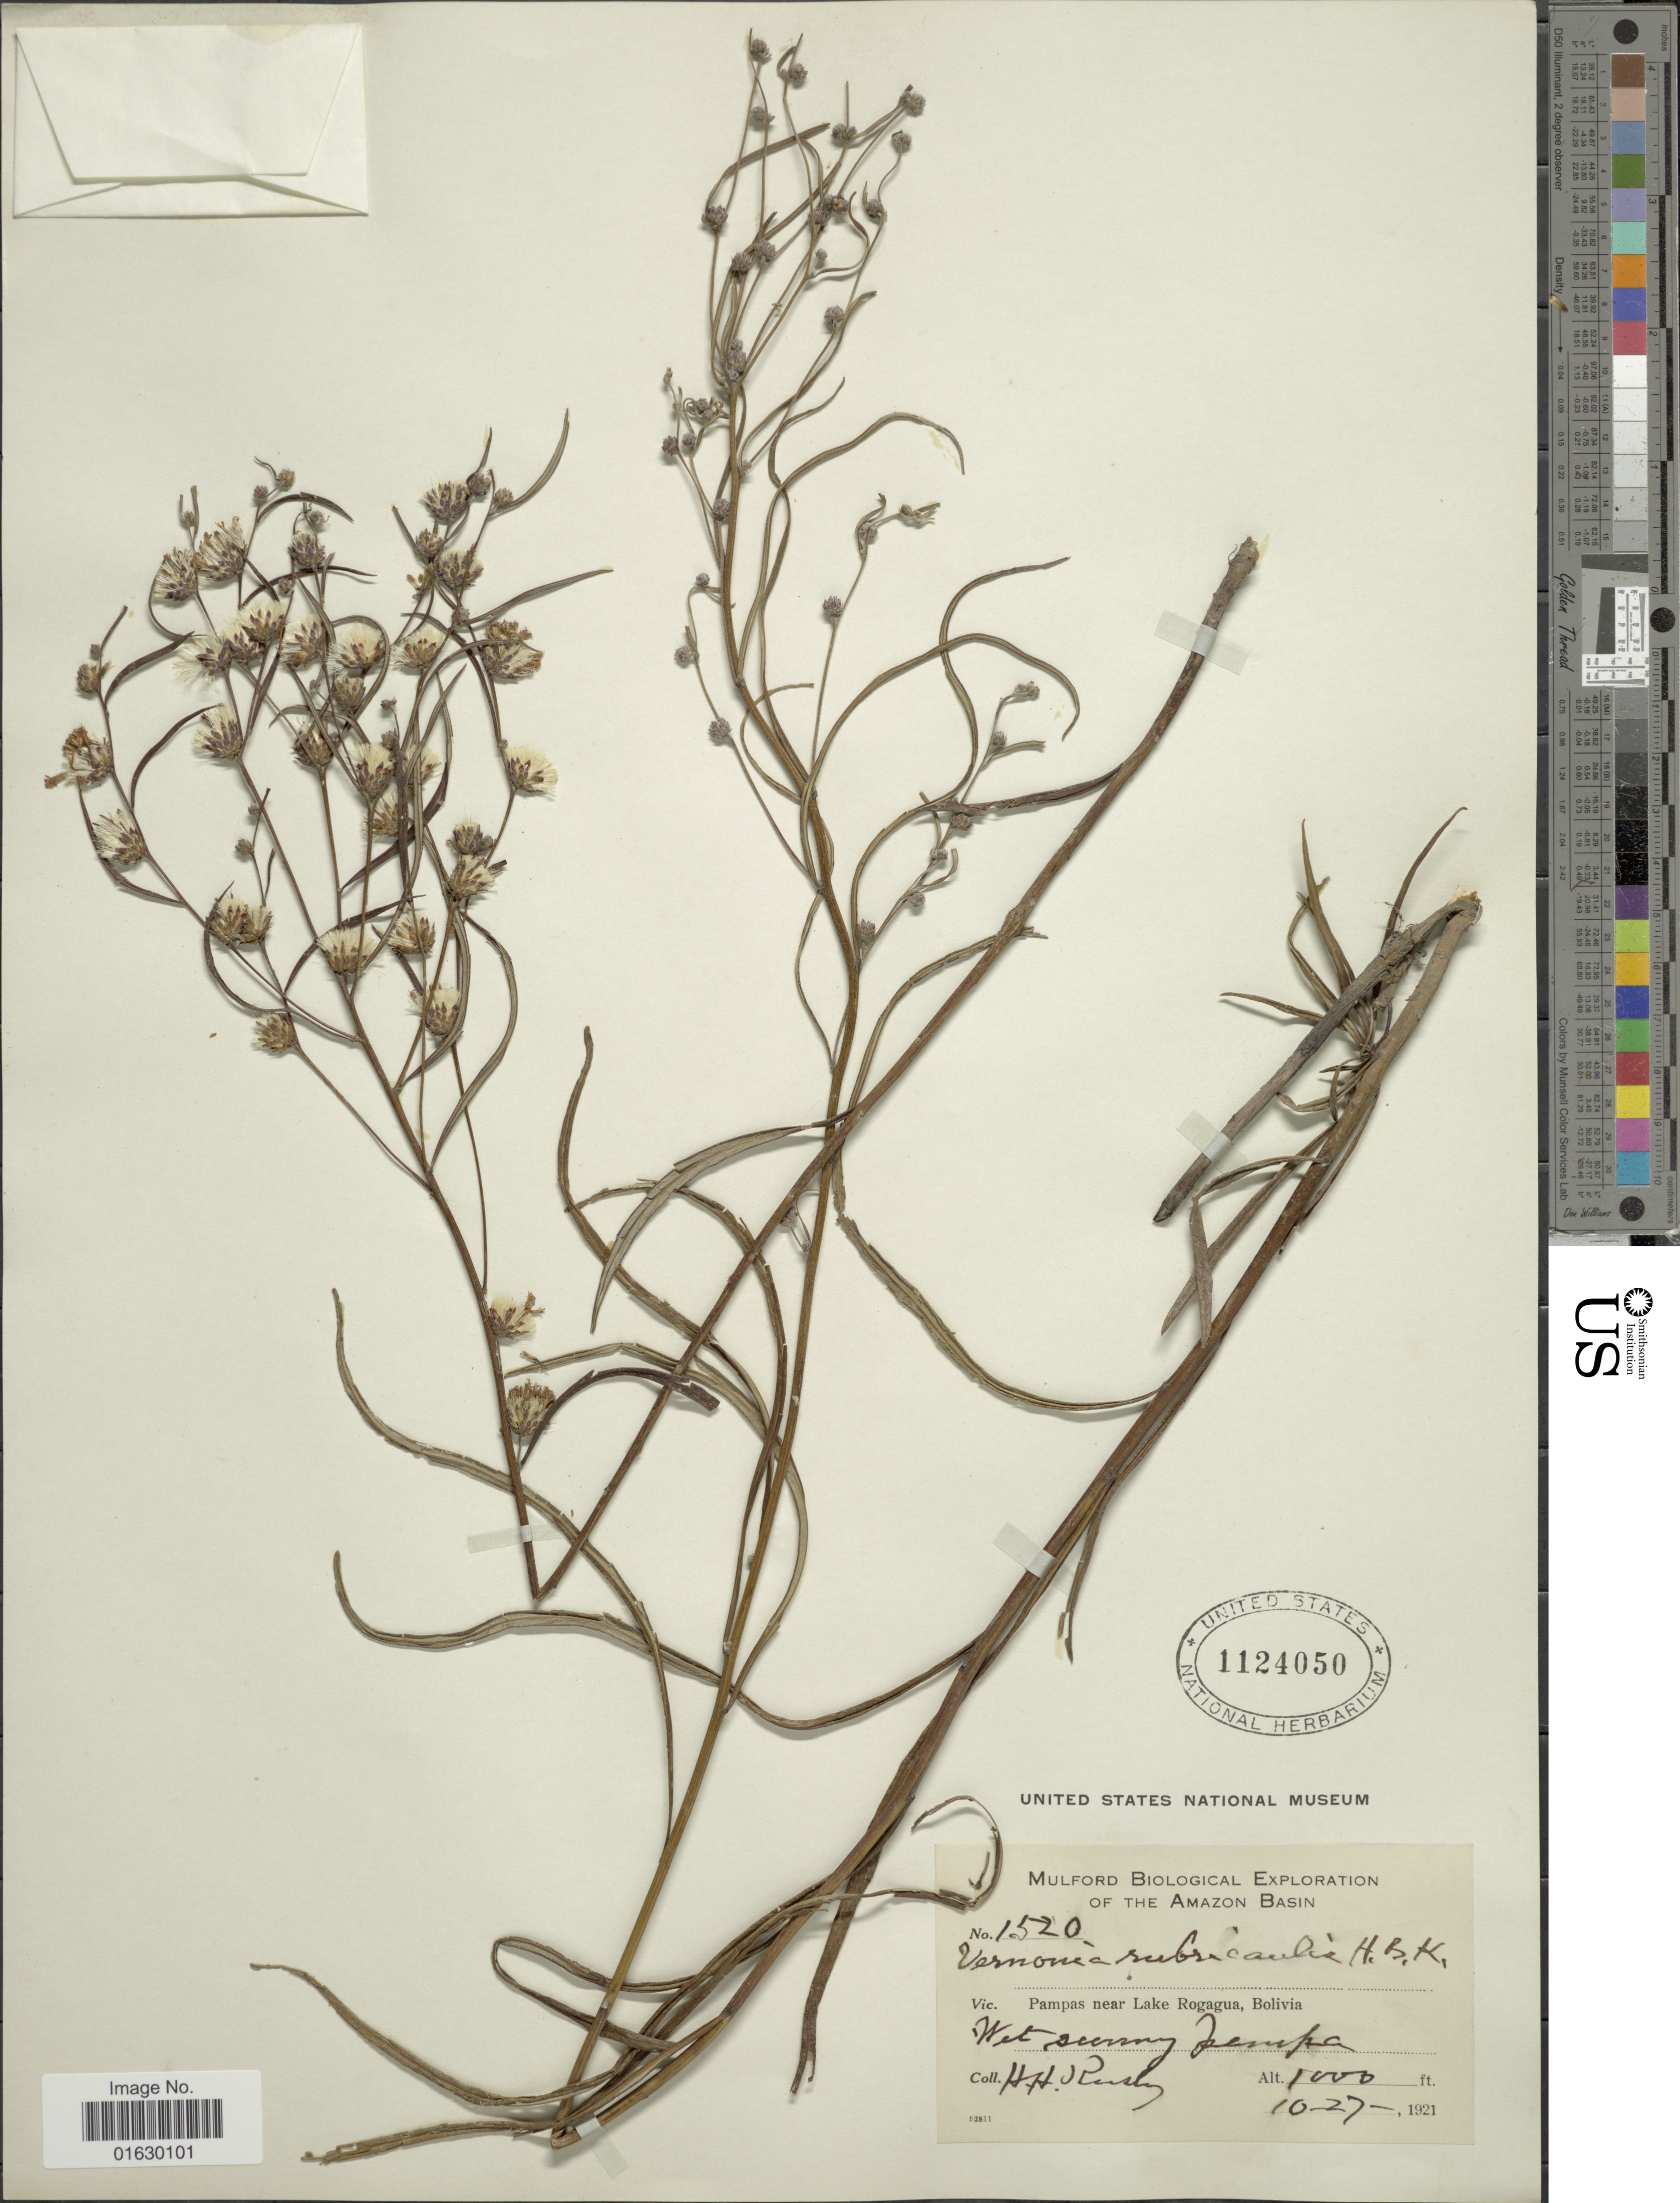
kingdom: Plantae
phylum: Tracheophyta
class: Magnoliopsida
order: Asterales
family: Asteraceae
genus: Lessingianthus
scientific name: Lessingianthus rubricaulis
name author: (Humb. & Bonpl.) H. Rob.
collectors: H. H. Rusby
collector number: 1520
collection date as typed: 10-27-1921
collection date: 1921-10-27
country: Bolivia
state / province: Beni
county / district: José Ballivián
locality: Pampas near Lake Rogagua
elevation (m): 305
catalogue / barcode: US 1124050